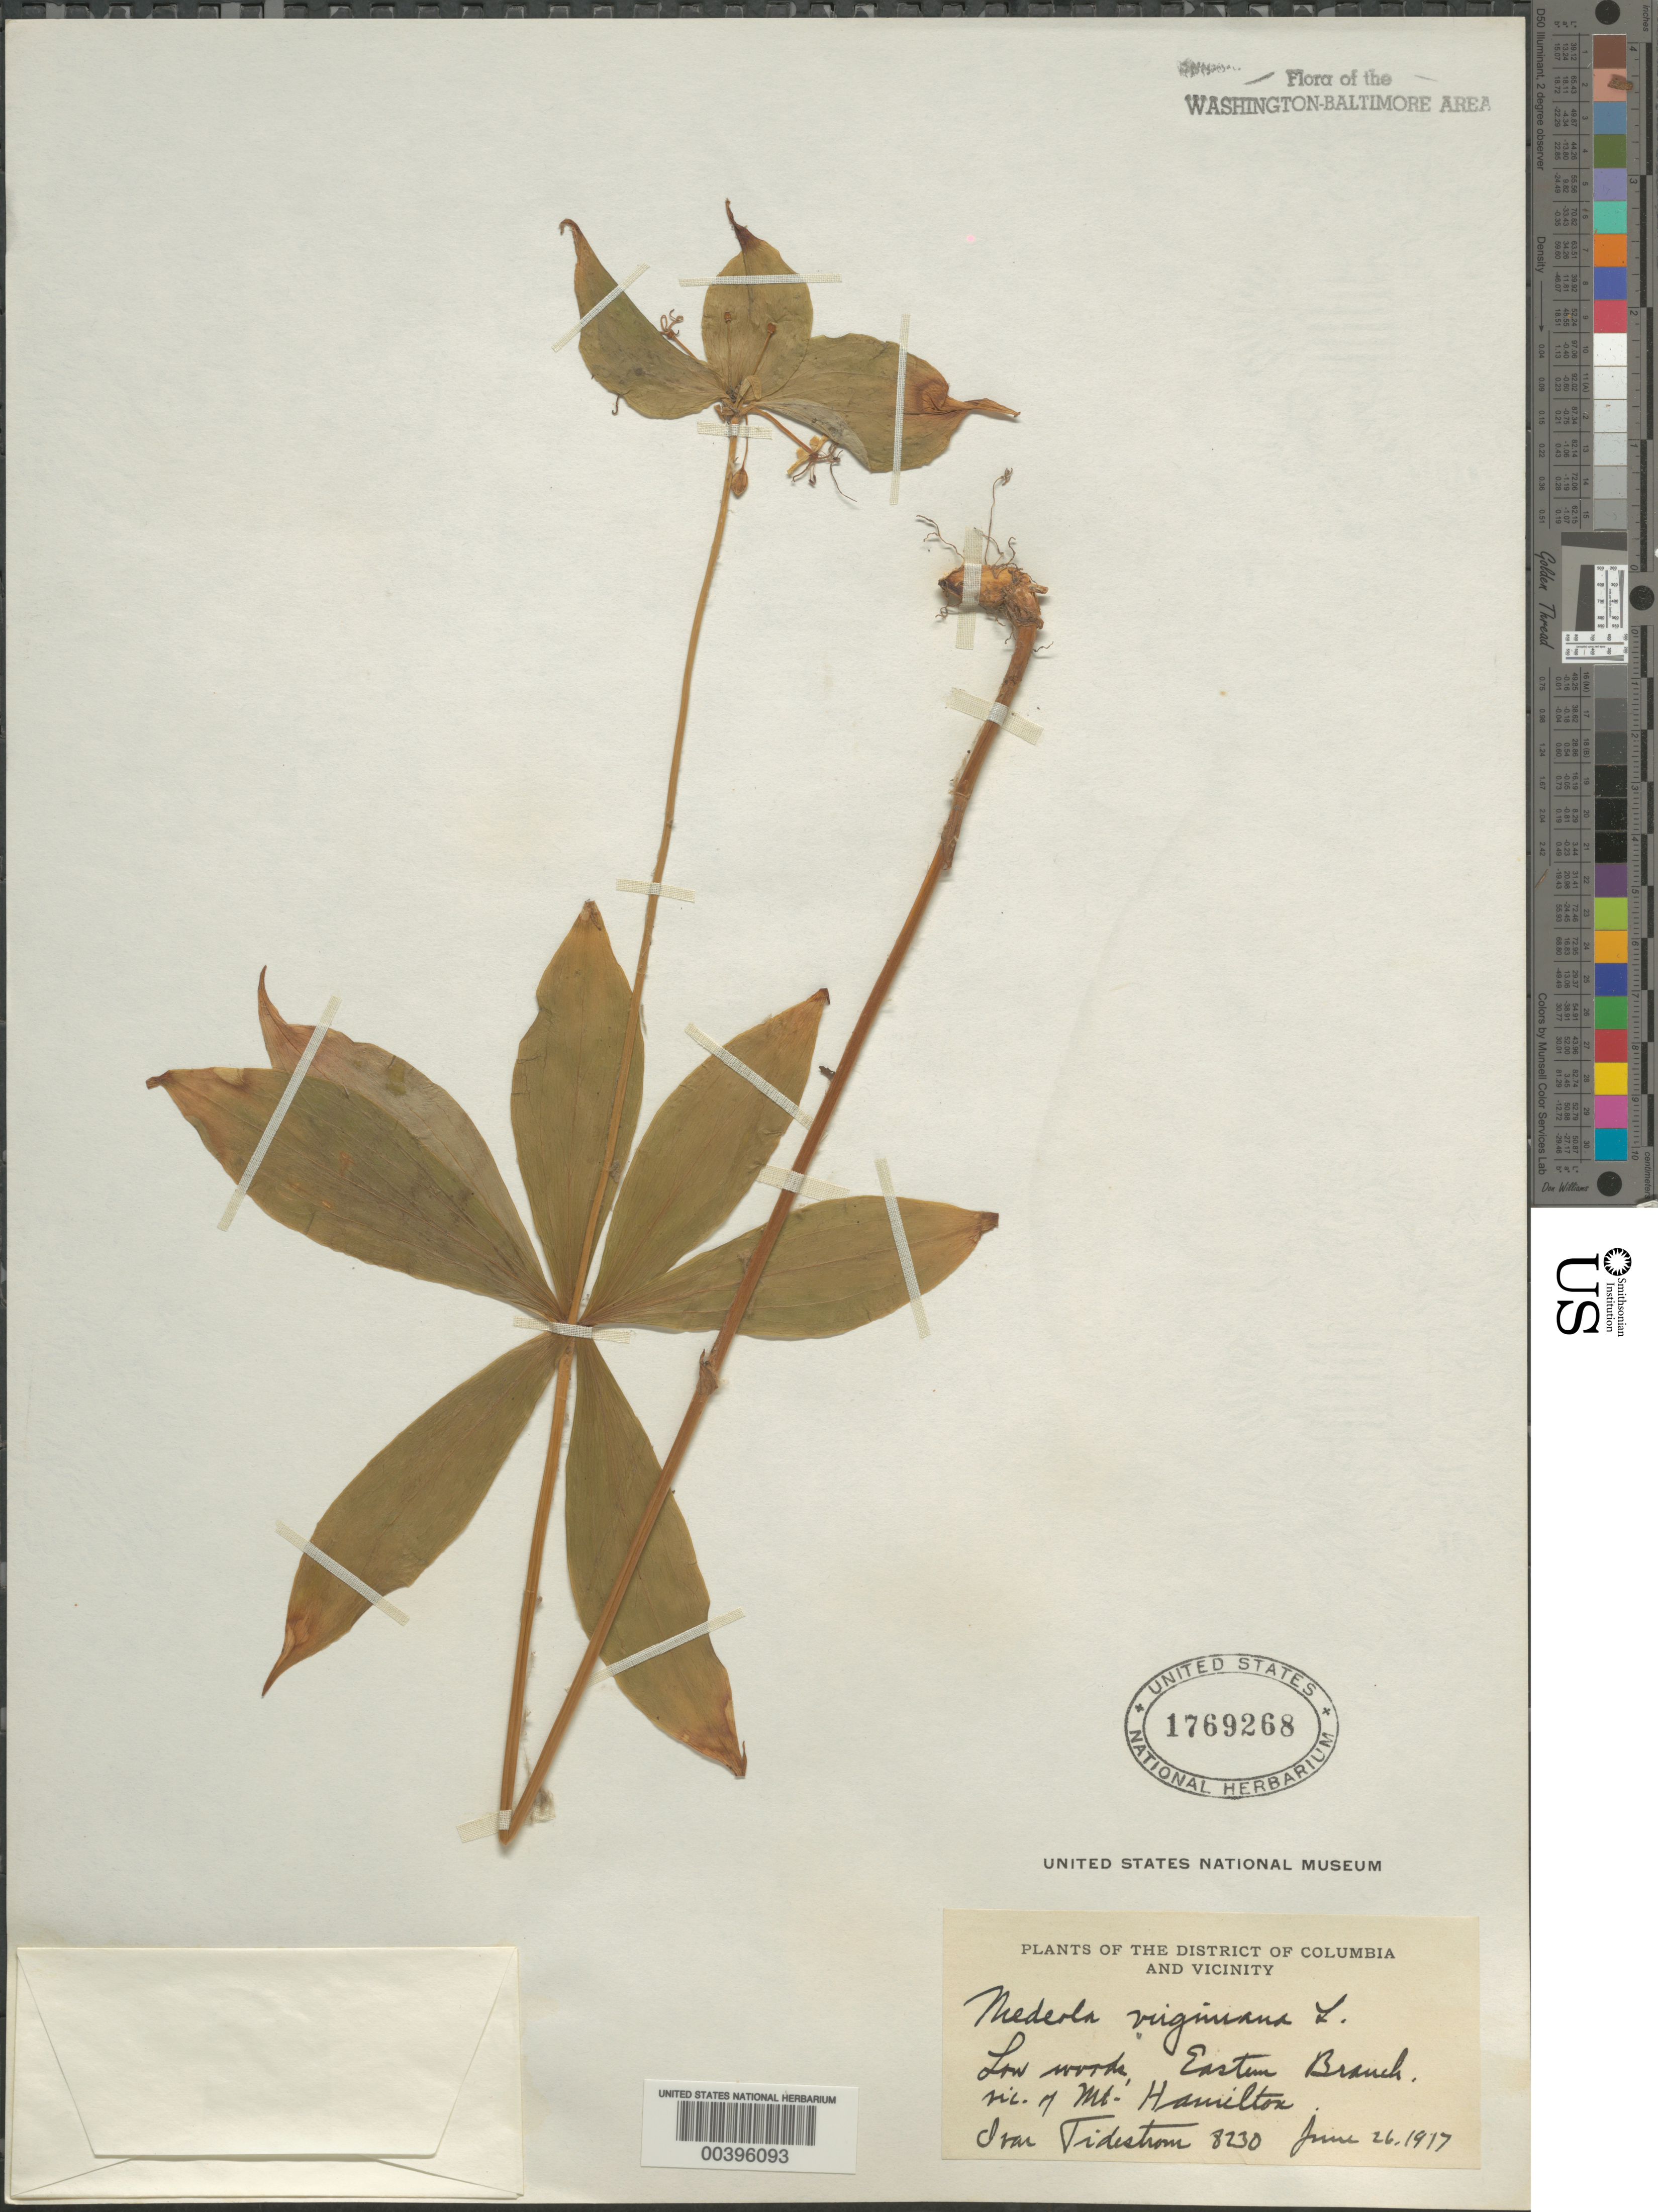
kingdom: Plantae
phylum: Tracheophyta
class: Liliopsida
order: Liliales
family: Liliaceae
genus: Medeola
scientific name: Medeola virginiana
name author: (L.) Desf.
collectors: I. F. Tidestrom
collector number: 8230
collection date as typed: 26 Jun 1917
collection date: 1917-06-26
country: United States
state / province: District of Columbia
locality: Eastern Branch, Mount Hamilton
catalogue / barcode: US 1769268